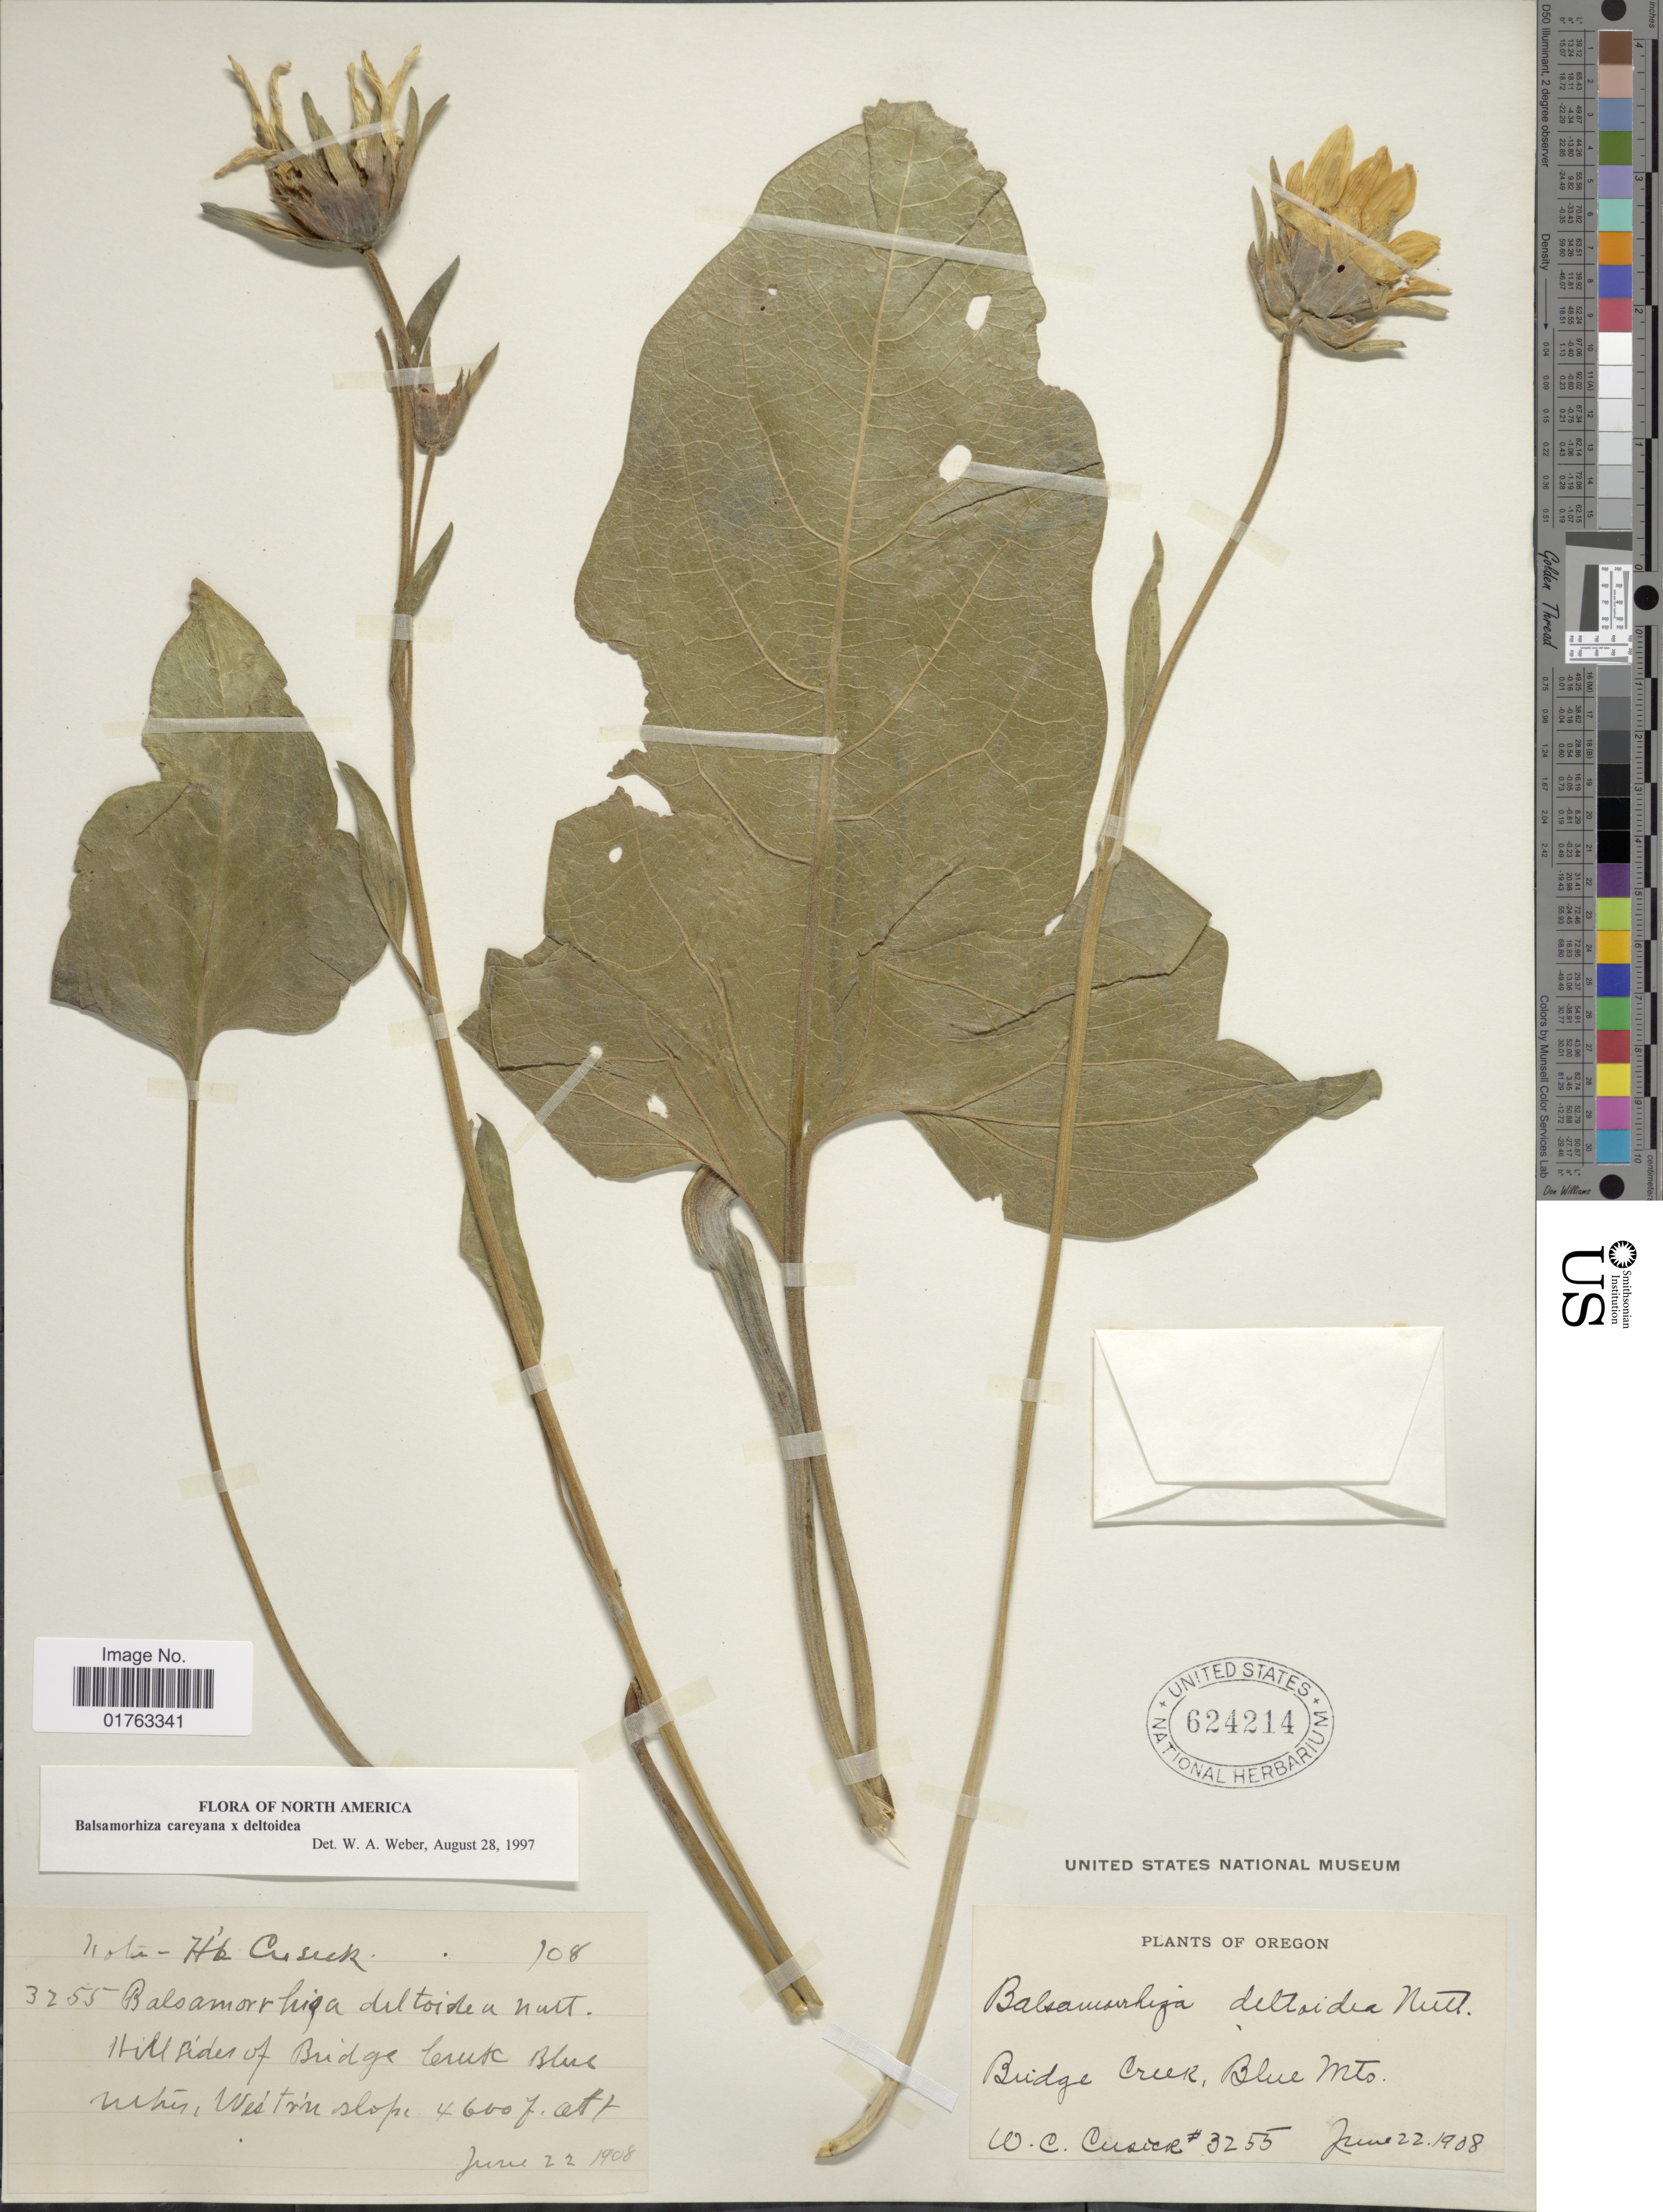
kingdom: Plantae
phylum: Tracheophyta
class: Magnoliopsida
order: Asterales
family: Asteraceae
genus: Balsamorhiza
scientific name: Balsamorhiza careyana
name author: A. Gray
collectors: W. C. Cusick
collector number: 3255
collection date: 1908-06-22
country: United States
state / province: Oregon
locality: Bridge Creek, Blue Mts.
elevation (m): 1402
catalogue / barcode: US 624214